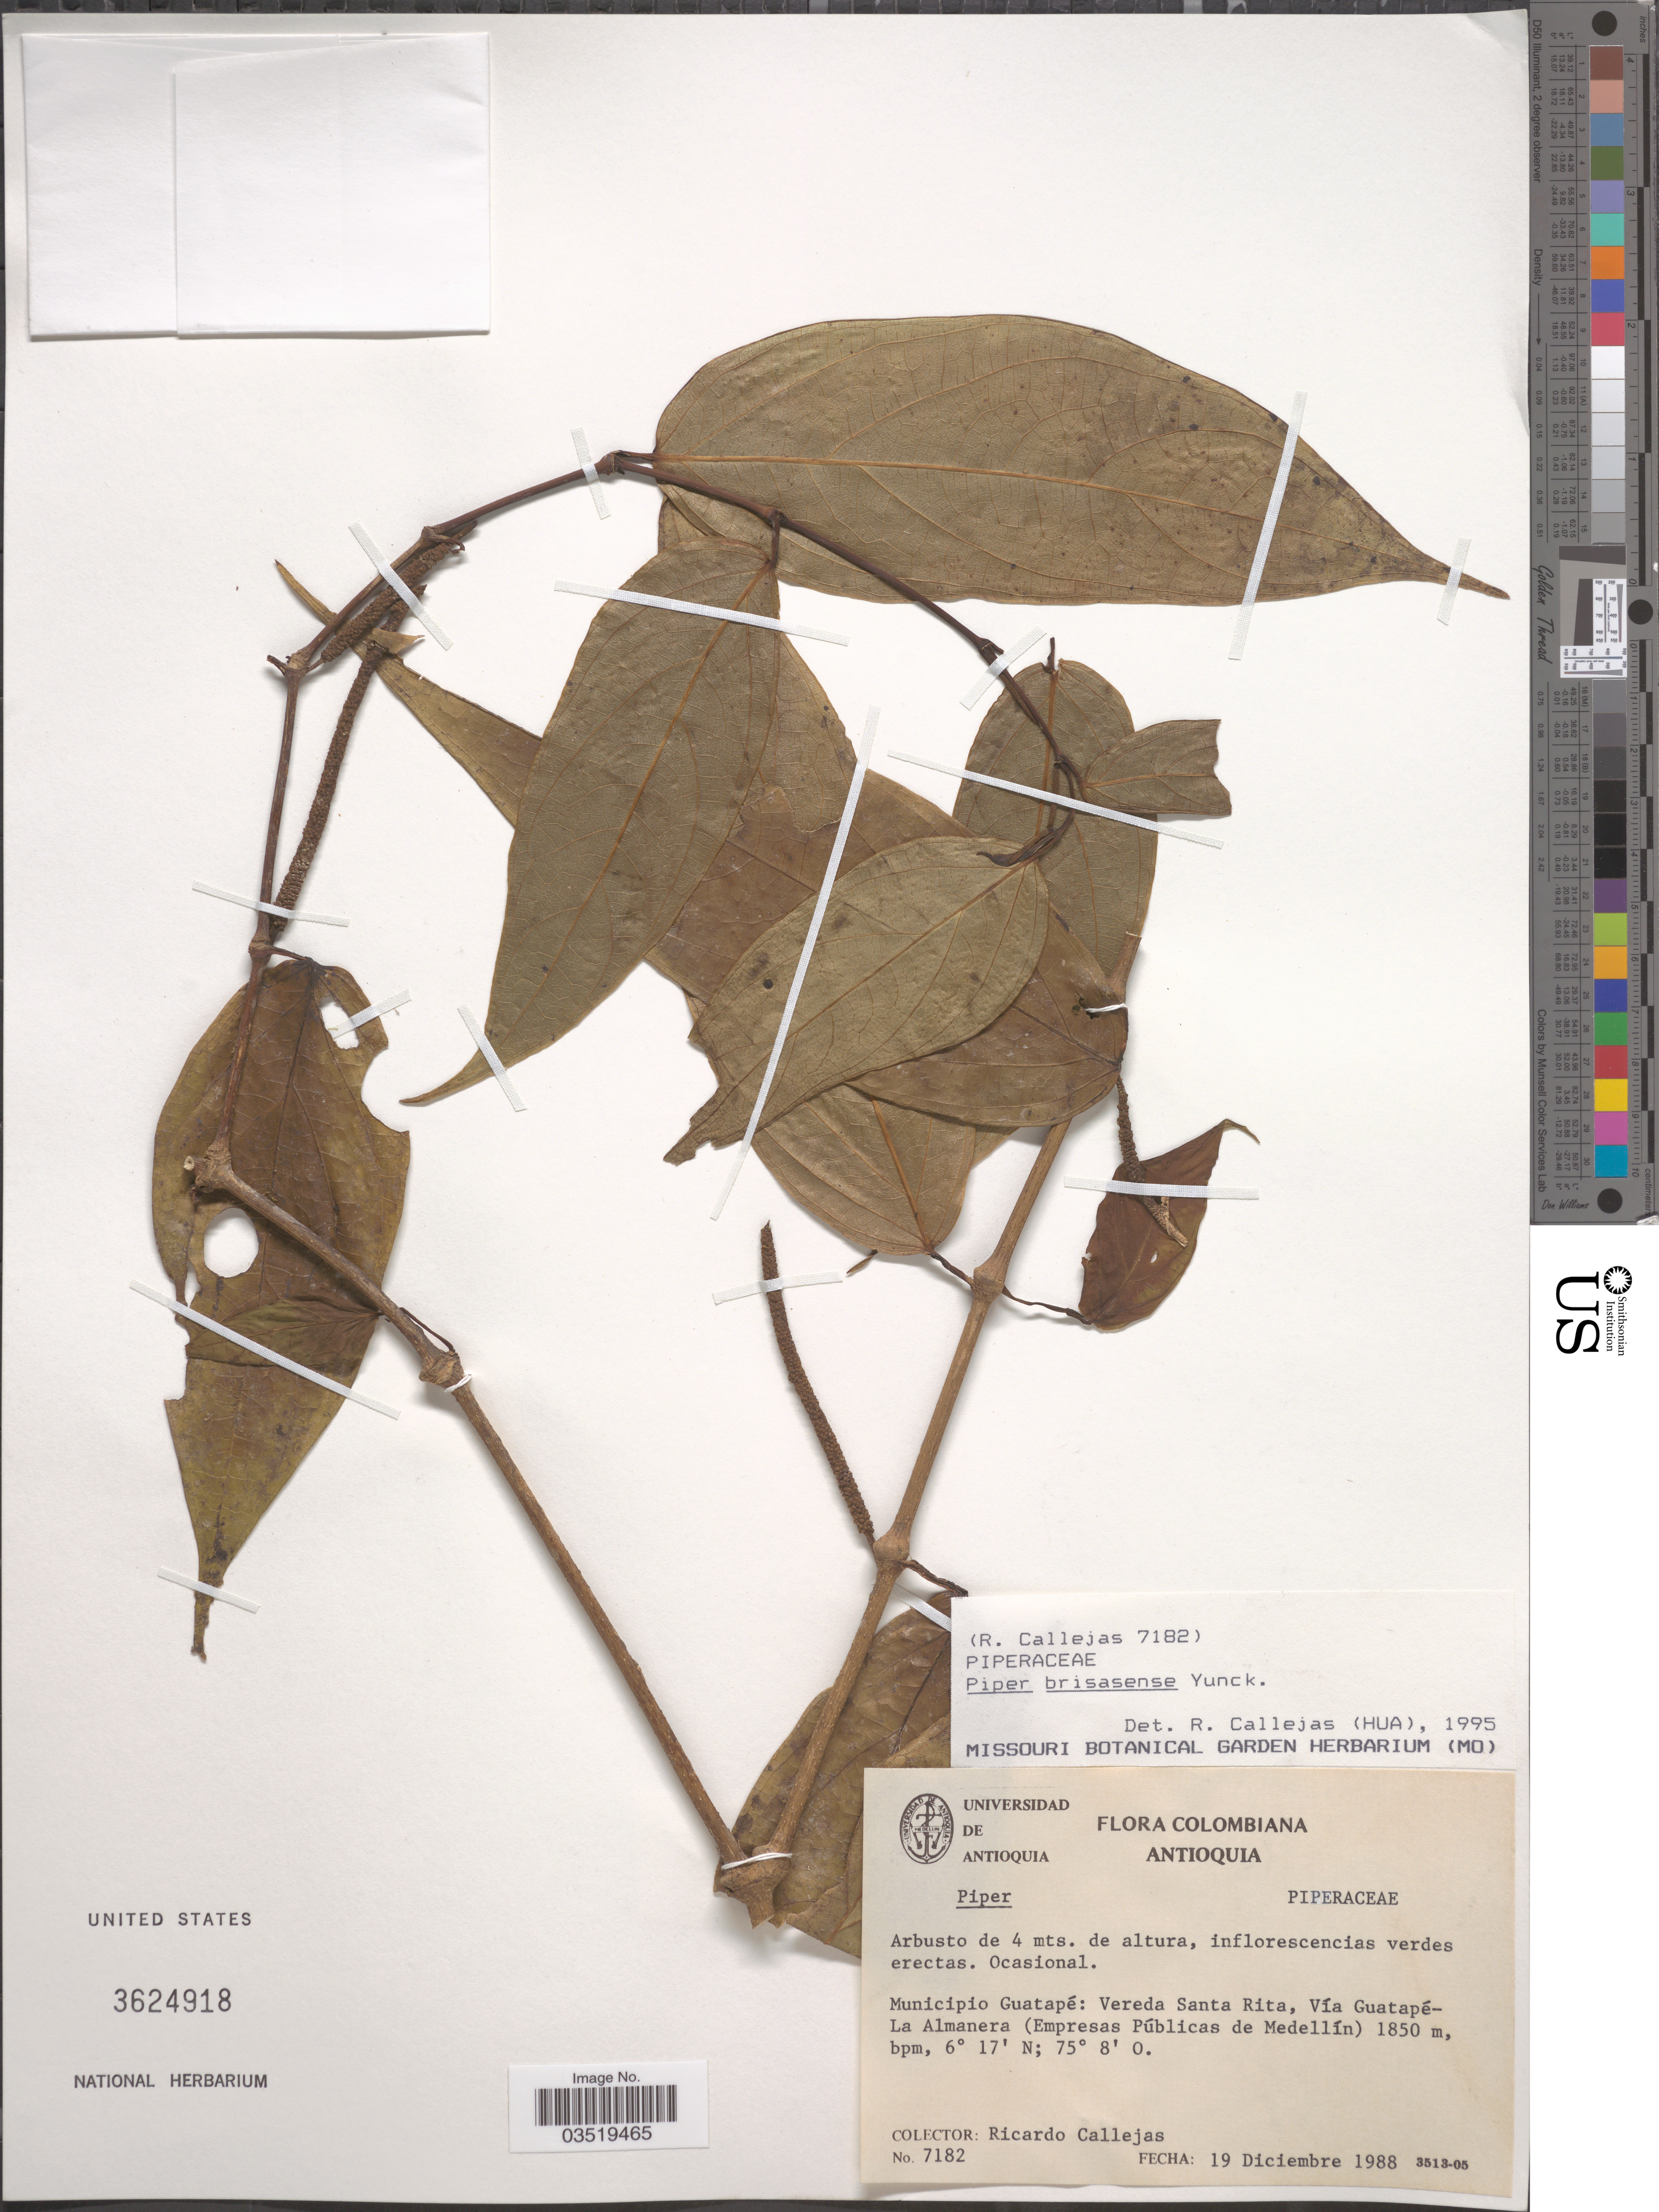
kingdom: Plantae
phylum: Tracheophyta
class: Magnoliopsida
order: Piperales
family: Piperaceae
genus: Piper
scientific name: Piper brisasense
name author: Yunck.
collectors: R. Callejas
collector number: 7182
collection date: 1988-12-19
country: Colombia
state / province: Antioquia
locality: Municipio Guatapé: Vereda Santa Rita, Vía Guatapé-La Almanera (Empresas Públicas de Medellín).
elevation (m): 1850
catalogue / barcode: US 3624918